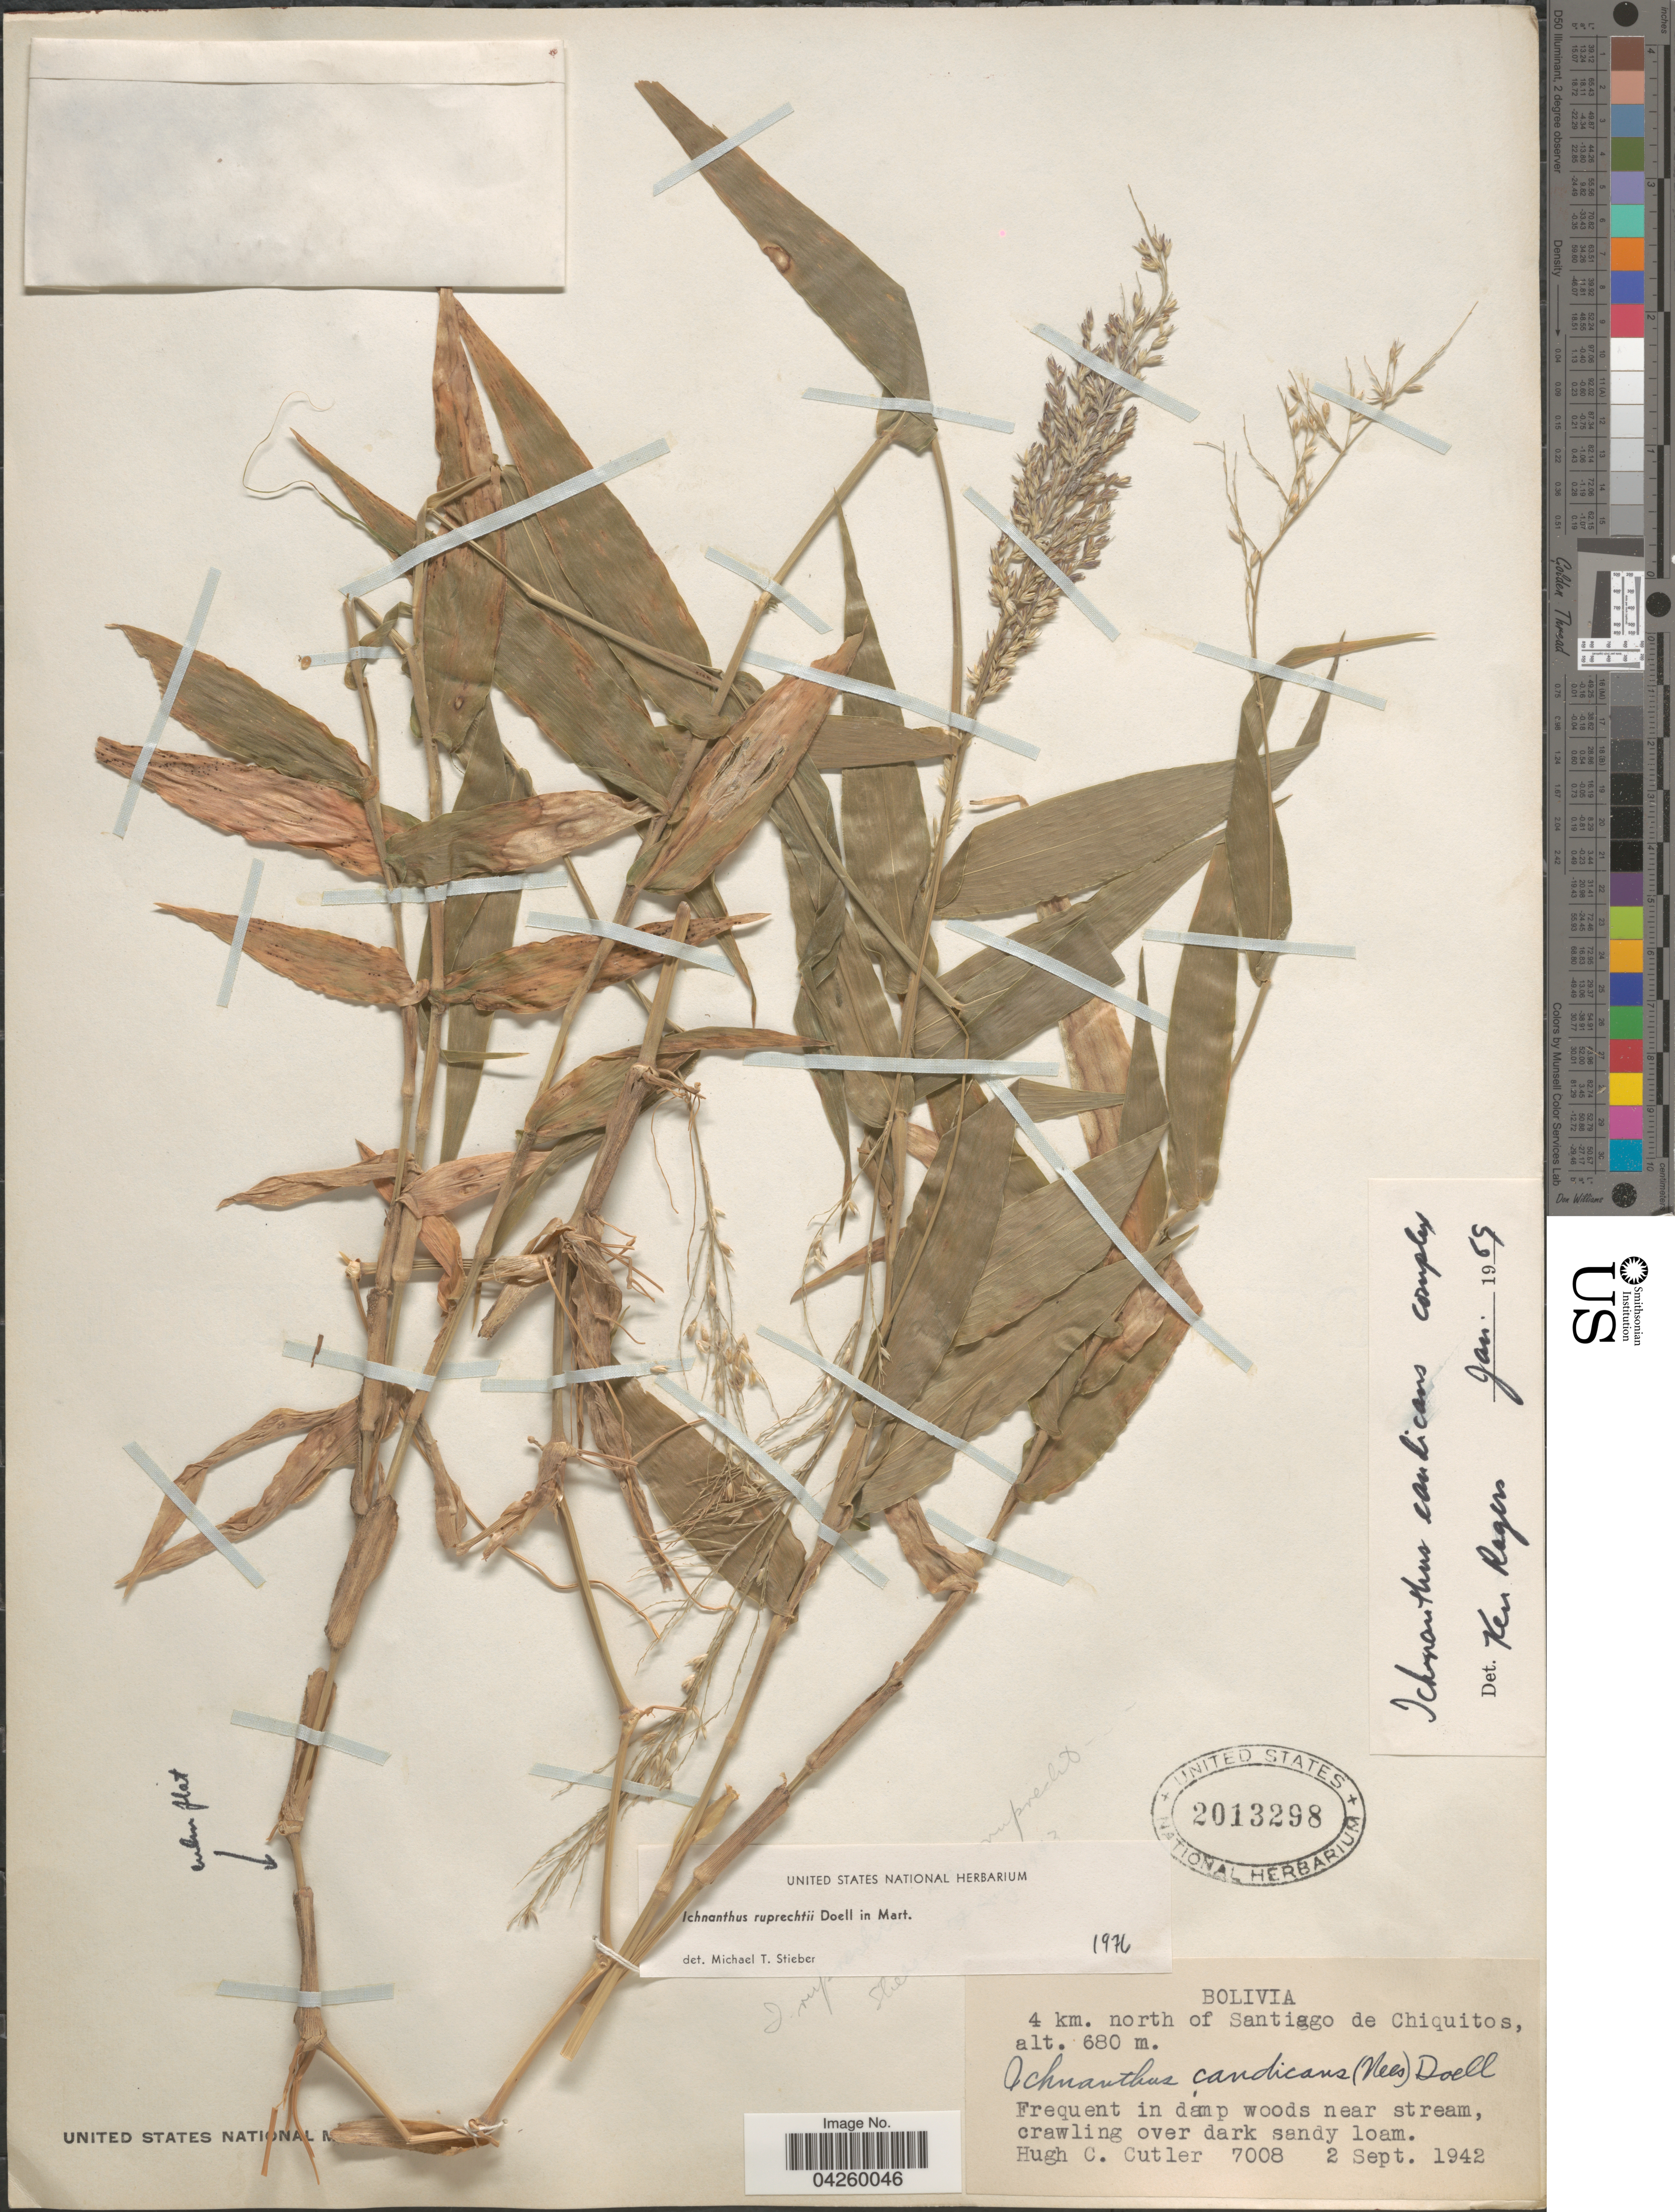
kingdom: Plantae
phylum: Tracheophyta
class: Liliopsida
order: Poales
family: Poaceae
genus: Ichnanthus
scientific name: Ichnanthus ruprechtii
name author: Döll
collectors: H. C. Cutler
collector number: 7008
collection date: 1942-09-02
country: Bolivia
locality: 4 km. north of Santiago de Chiquitos.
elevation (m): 680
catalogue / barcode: US 2013298